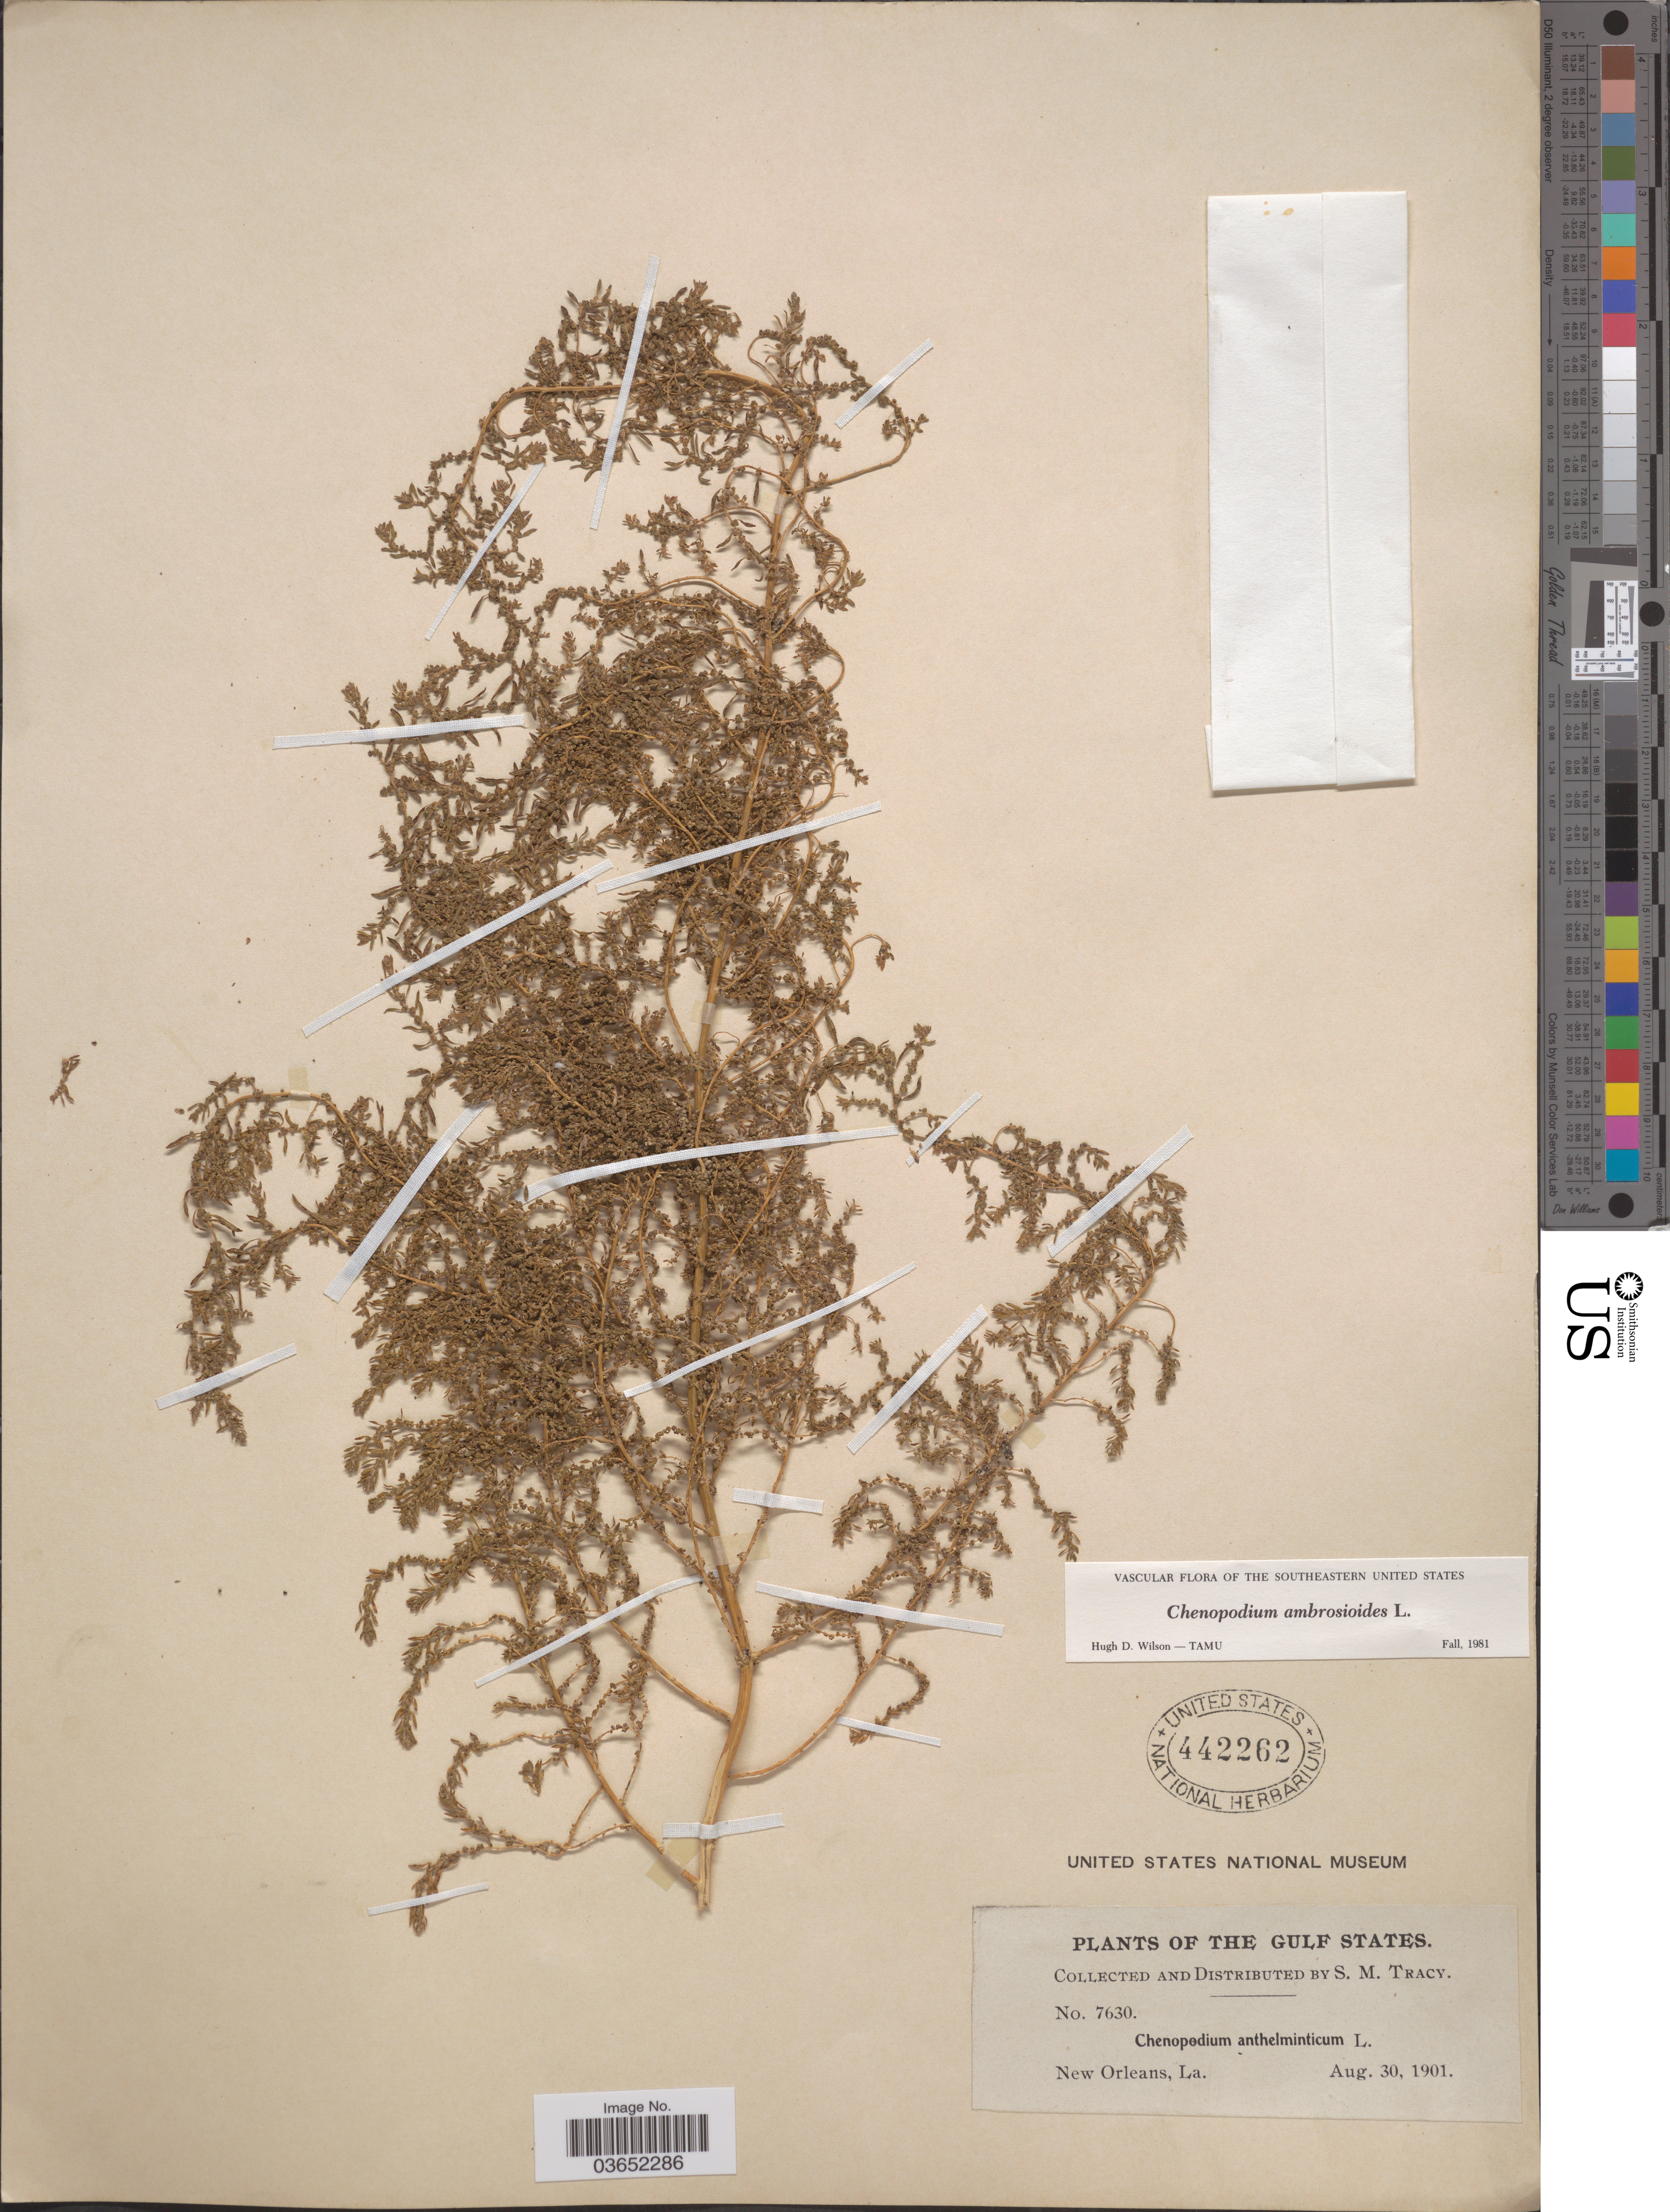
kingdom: Plantae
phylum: Tracheophyta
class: Magnoliopsida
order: Caryophyllales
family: Amaranthaceae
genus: Chenopodium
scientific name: Chenopodium ambrosioides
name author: L.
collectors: S. M. Tracy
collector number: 7630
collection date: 1901-08-30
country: United States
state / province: Louisiana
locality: The Gulf States. New Orleans.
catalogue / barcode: US 442262